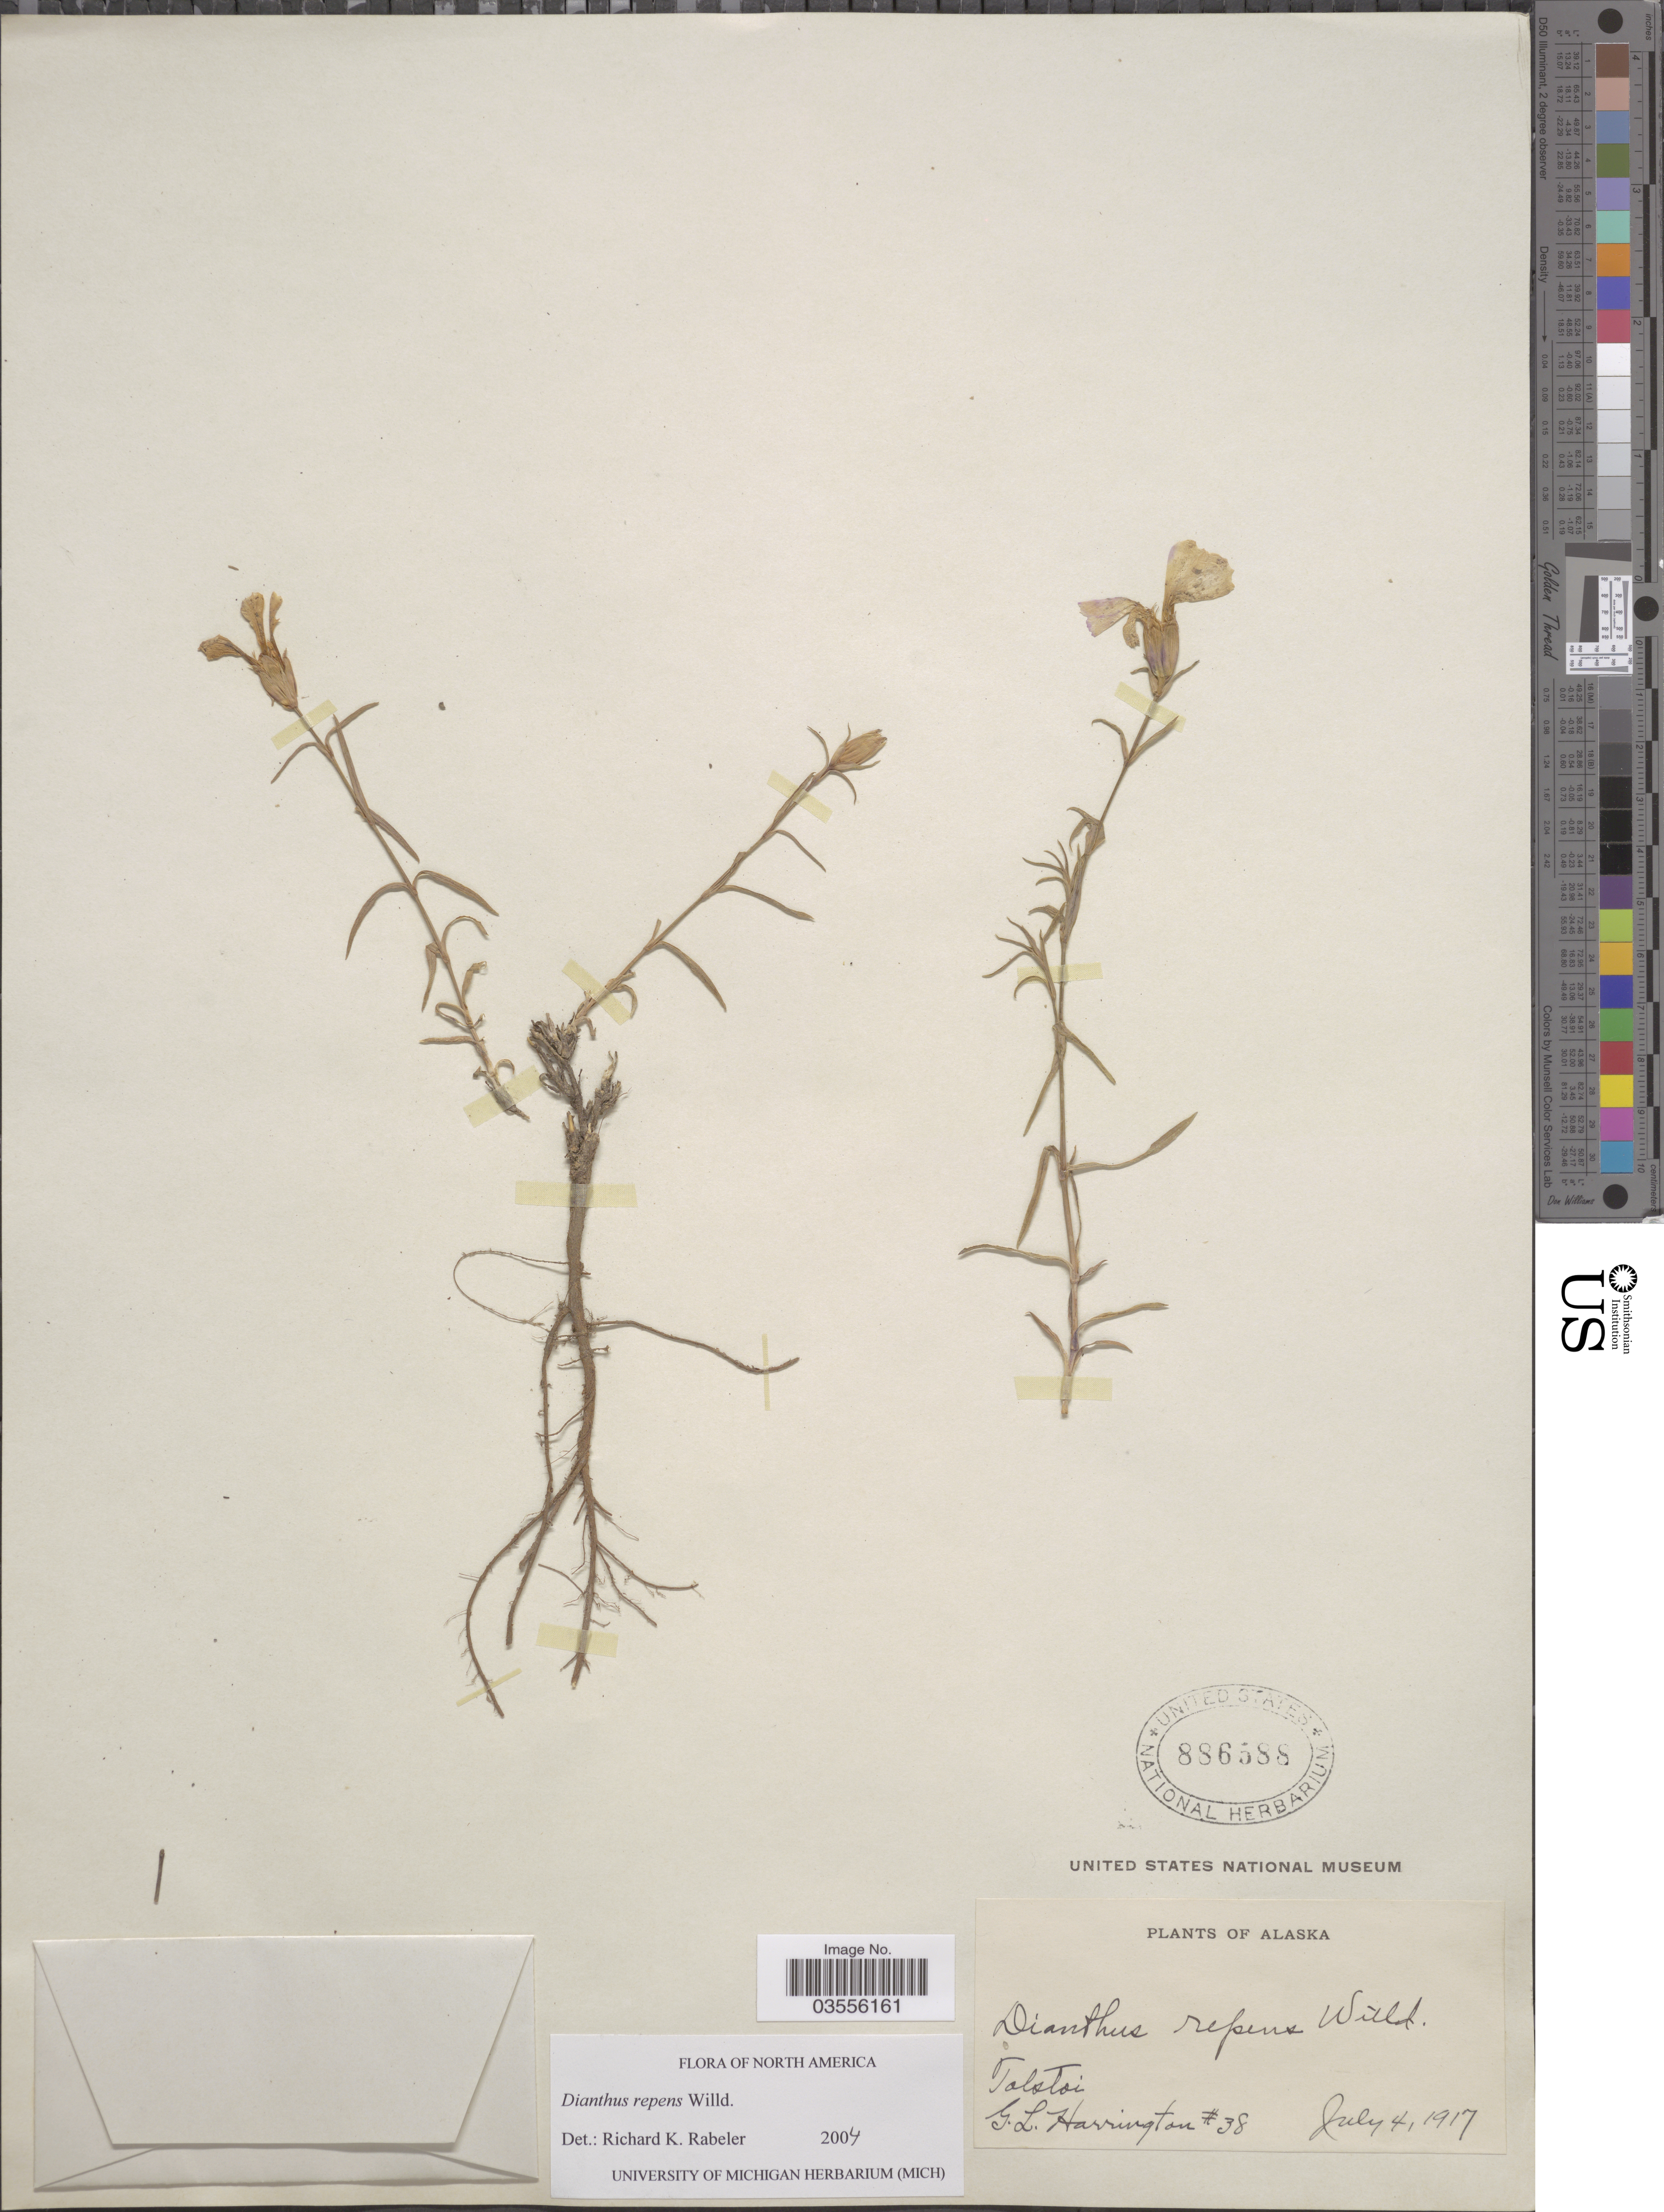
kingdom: Plantae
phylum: Tracheophyta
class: Magnoliopsida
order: Caryophyllales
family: Caryophyllaceae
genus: Dianthus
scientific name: Dianthus repens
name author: L.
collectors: G. Harrington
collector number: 38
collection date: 1917-07-04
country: United States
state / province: Alaska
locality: Tolstoi.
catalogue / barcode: US 886588